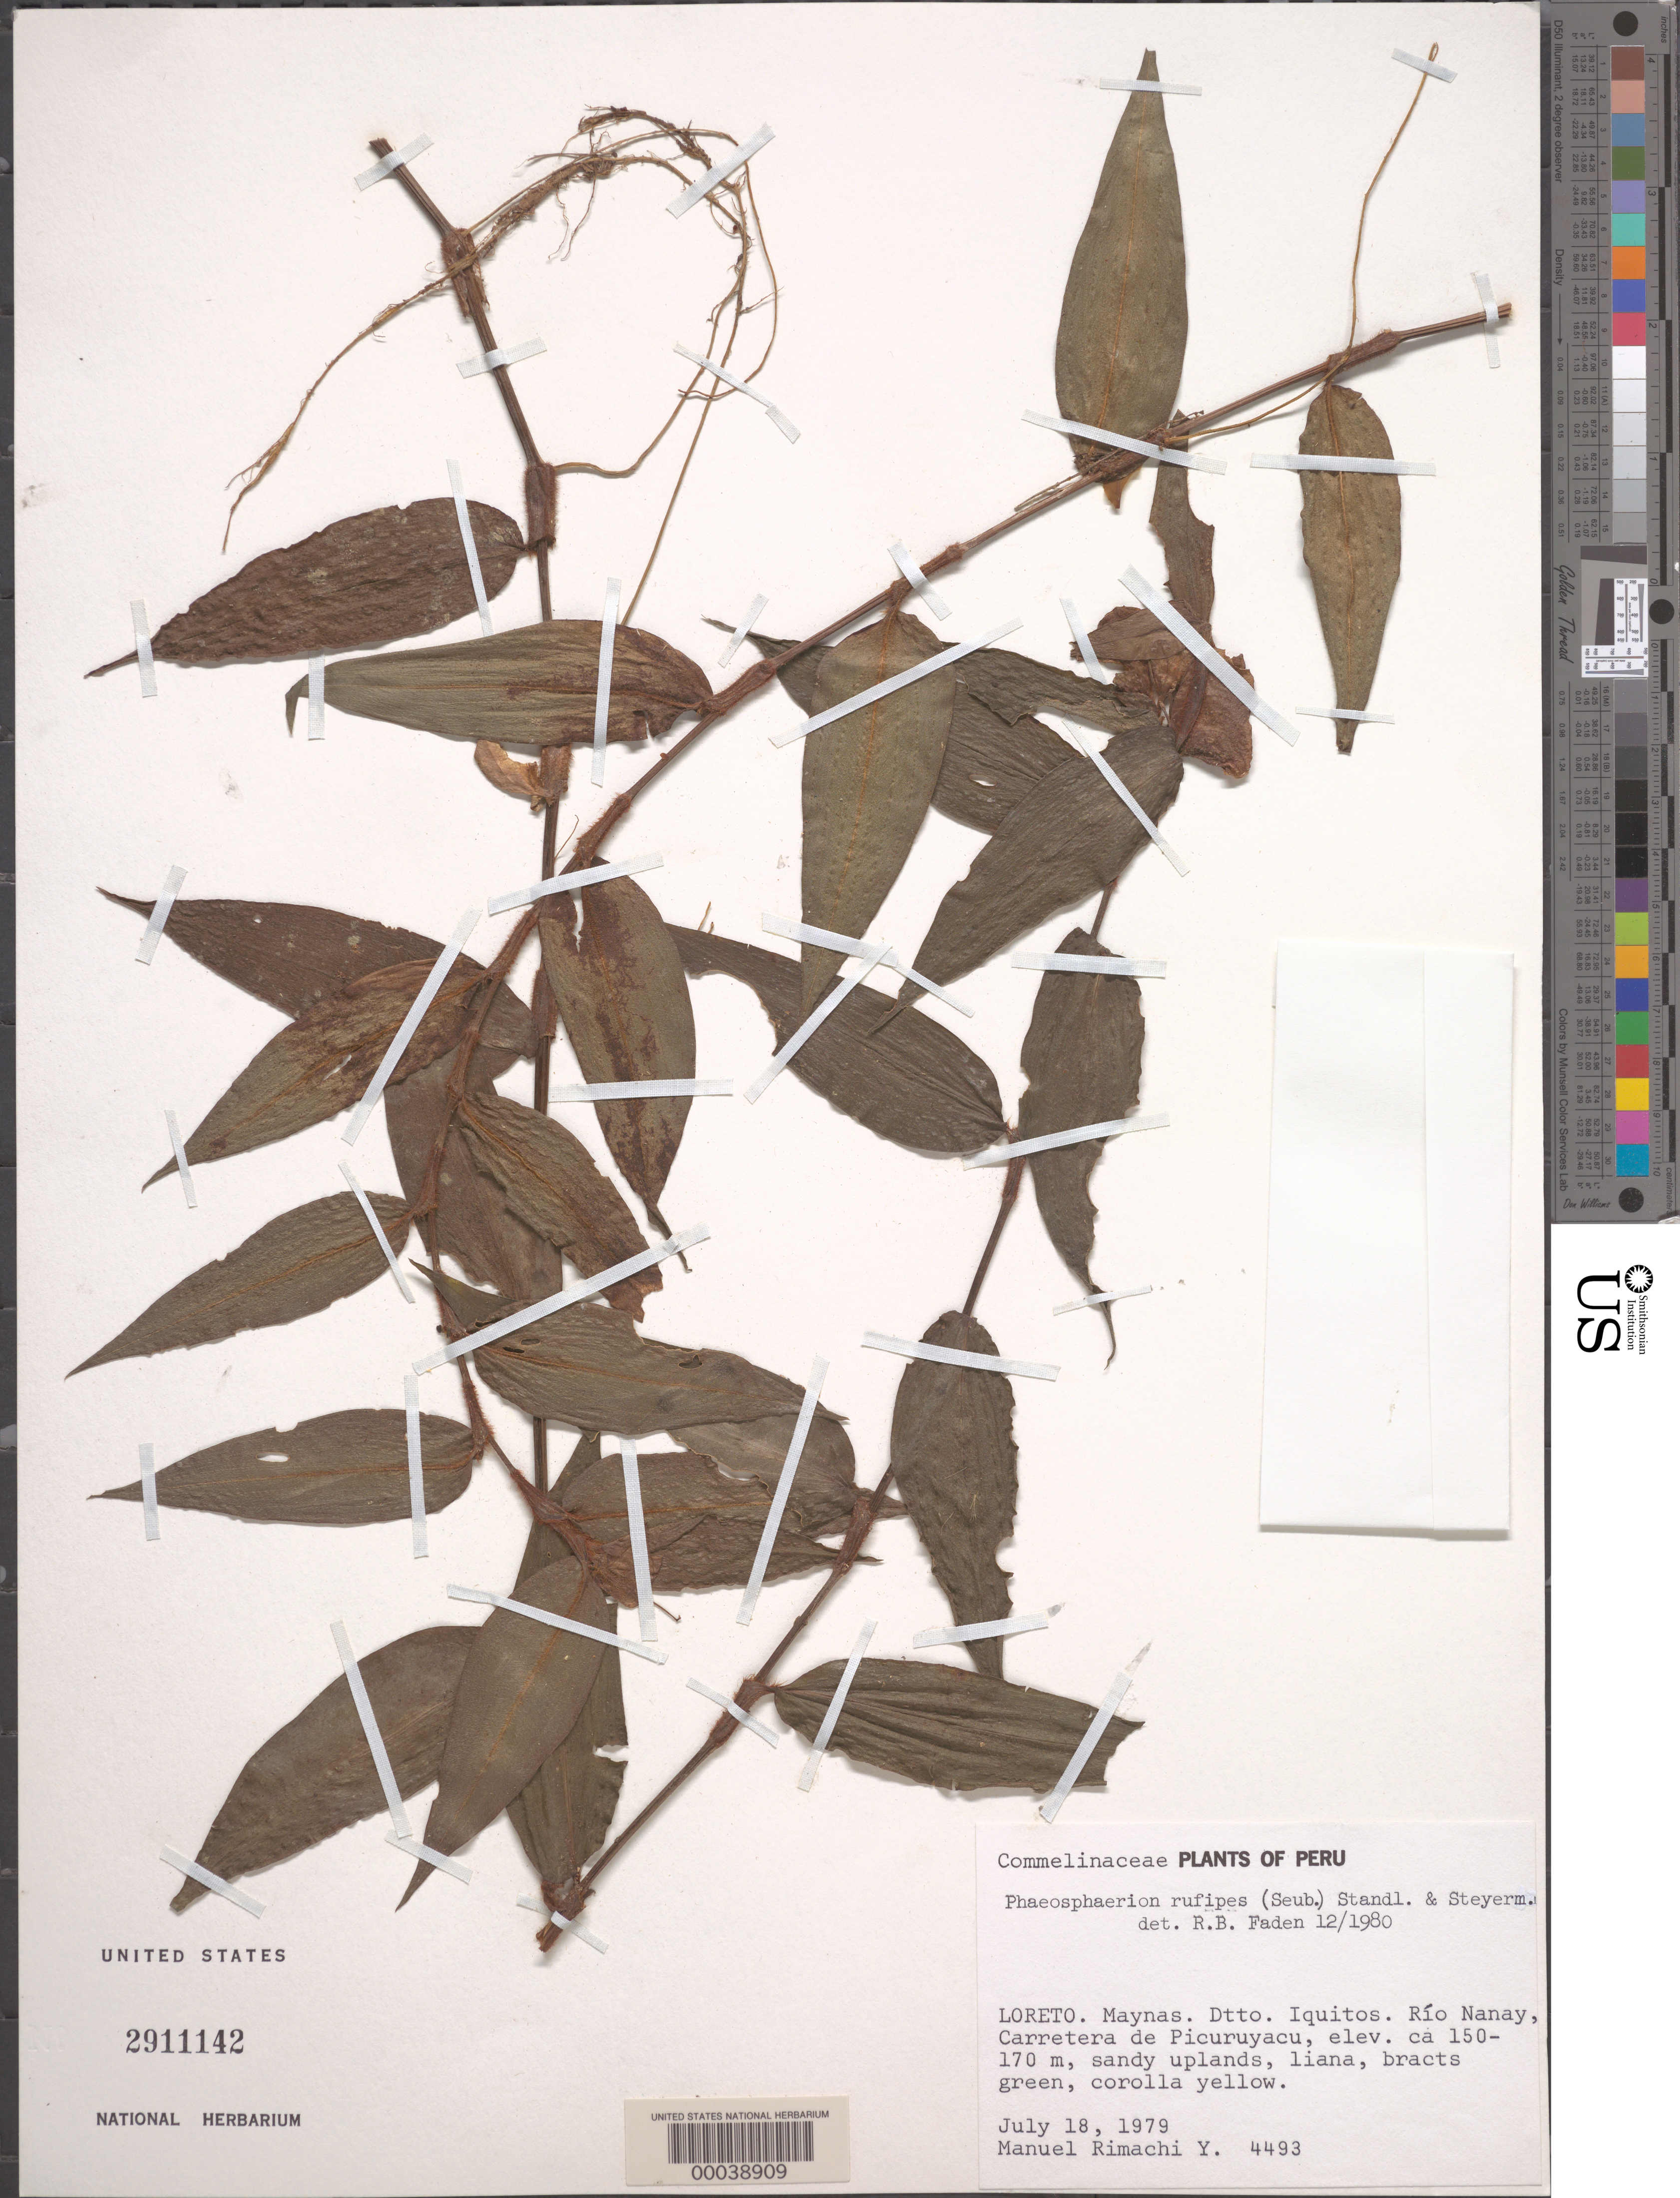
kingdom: Plantae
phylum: Tracheophyta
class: Liliopsida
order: Commelinales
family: Commelinaceae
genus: Commelina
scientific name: Commelina rufipes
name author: Seub.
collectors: M. Rimachi Y.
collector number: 4493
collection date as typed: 18 Jul 1979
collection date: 1979-07-18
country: Peru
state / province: Loreto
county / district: Maynas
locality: Dtto. Iquitos; Rio Nanay, Carretera de Picuruyacu.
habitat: Sandy uplands, liana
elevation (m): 150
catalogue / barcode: US 2911142